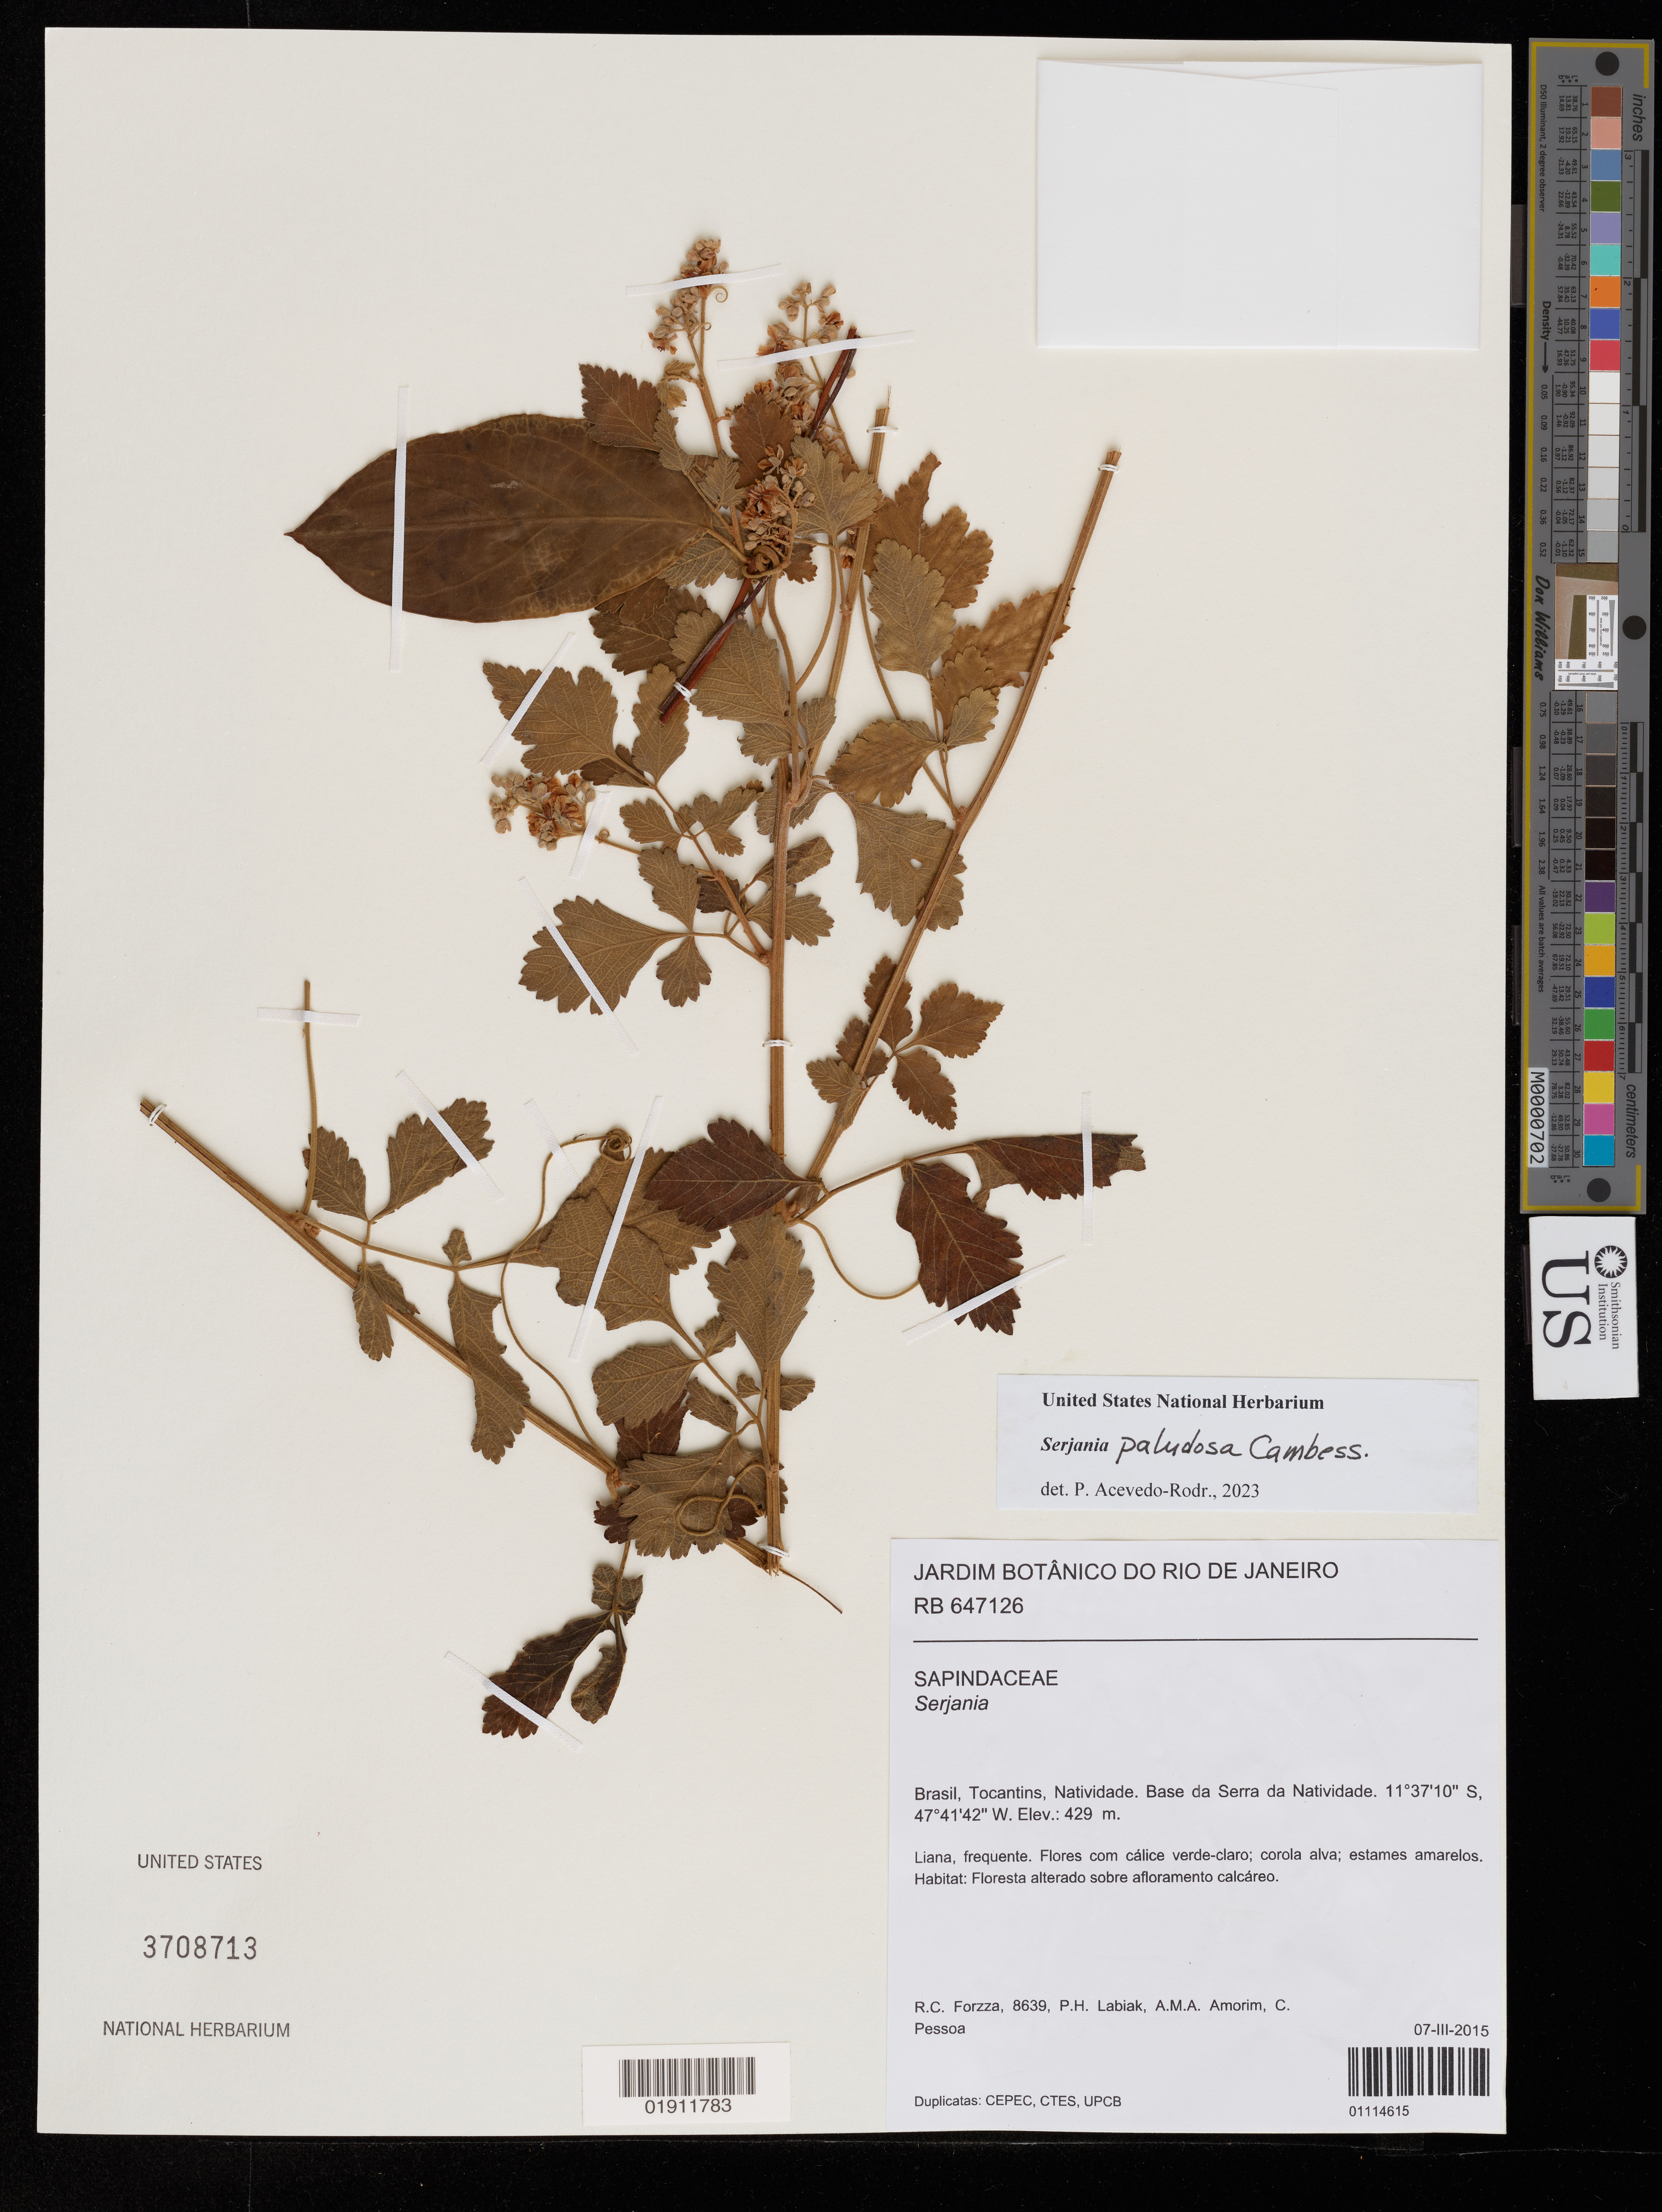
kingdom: Plantae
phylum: Tracheophyta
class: Magnoliopsida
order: Sapindales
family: Sapindaceae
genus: Serjania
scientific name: Serjania paludosa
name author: Cambess.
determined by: Acevedo-Rodriguez, P., (US), Smithsonian Institution - National Museum of Natural History (UNITED STATES)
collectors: R. C. Forzza, P. H. Labiak, A. M. Amorim & C. Pessoa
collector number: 8639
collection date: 2015-03-07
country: Brazil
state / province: Tocantins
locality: Natividade. Base da Serra da Natividade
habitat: Floresta alterado sobre afloramento calcáreo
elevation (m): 429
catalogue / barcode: US 3708713